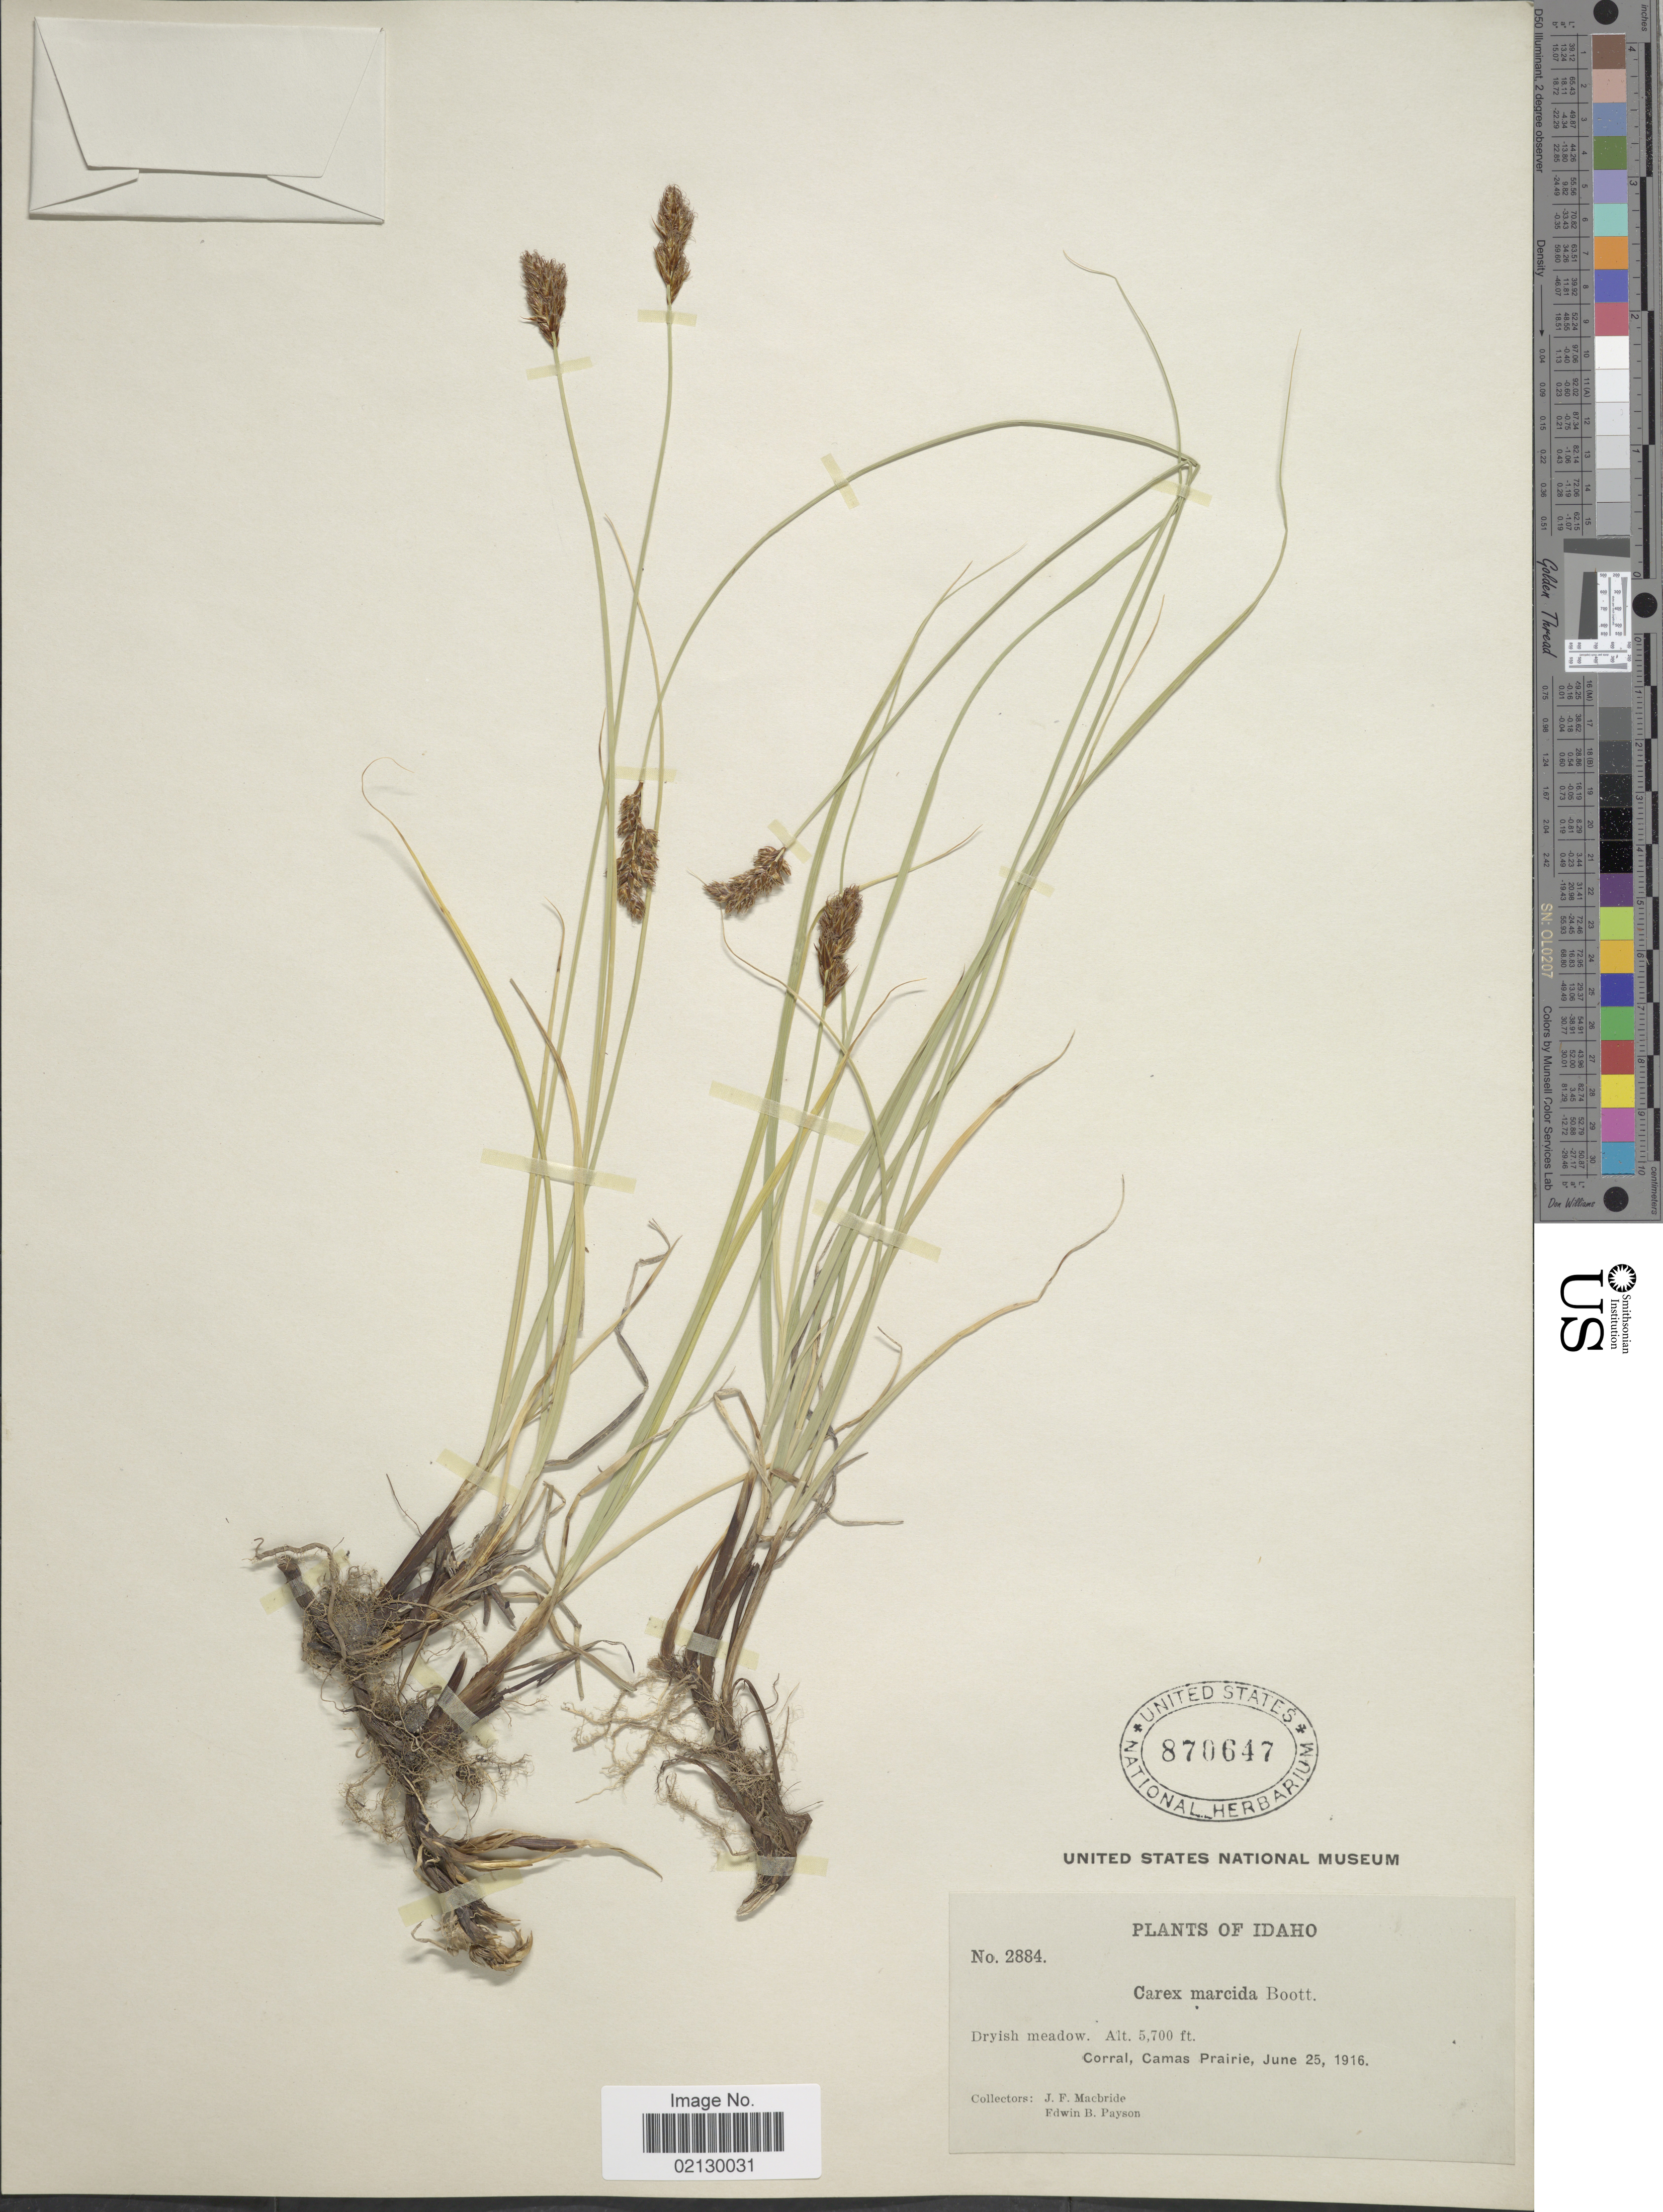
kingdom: Plantae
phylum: Tracheophyta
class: Liliopsida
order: Poales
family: Cyperaceae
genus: Carex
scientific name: Carex praegracilis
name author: W. Boott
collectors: J. F. Macbride & E. B. Payson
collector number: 2884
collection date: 1916-06-25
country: United States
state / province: Idaho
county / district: Blaine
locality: Corral, Camas Prairie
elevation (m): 1737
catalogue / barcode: US 870647